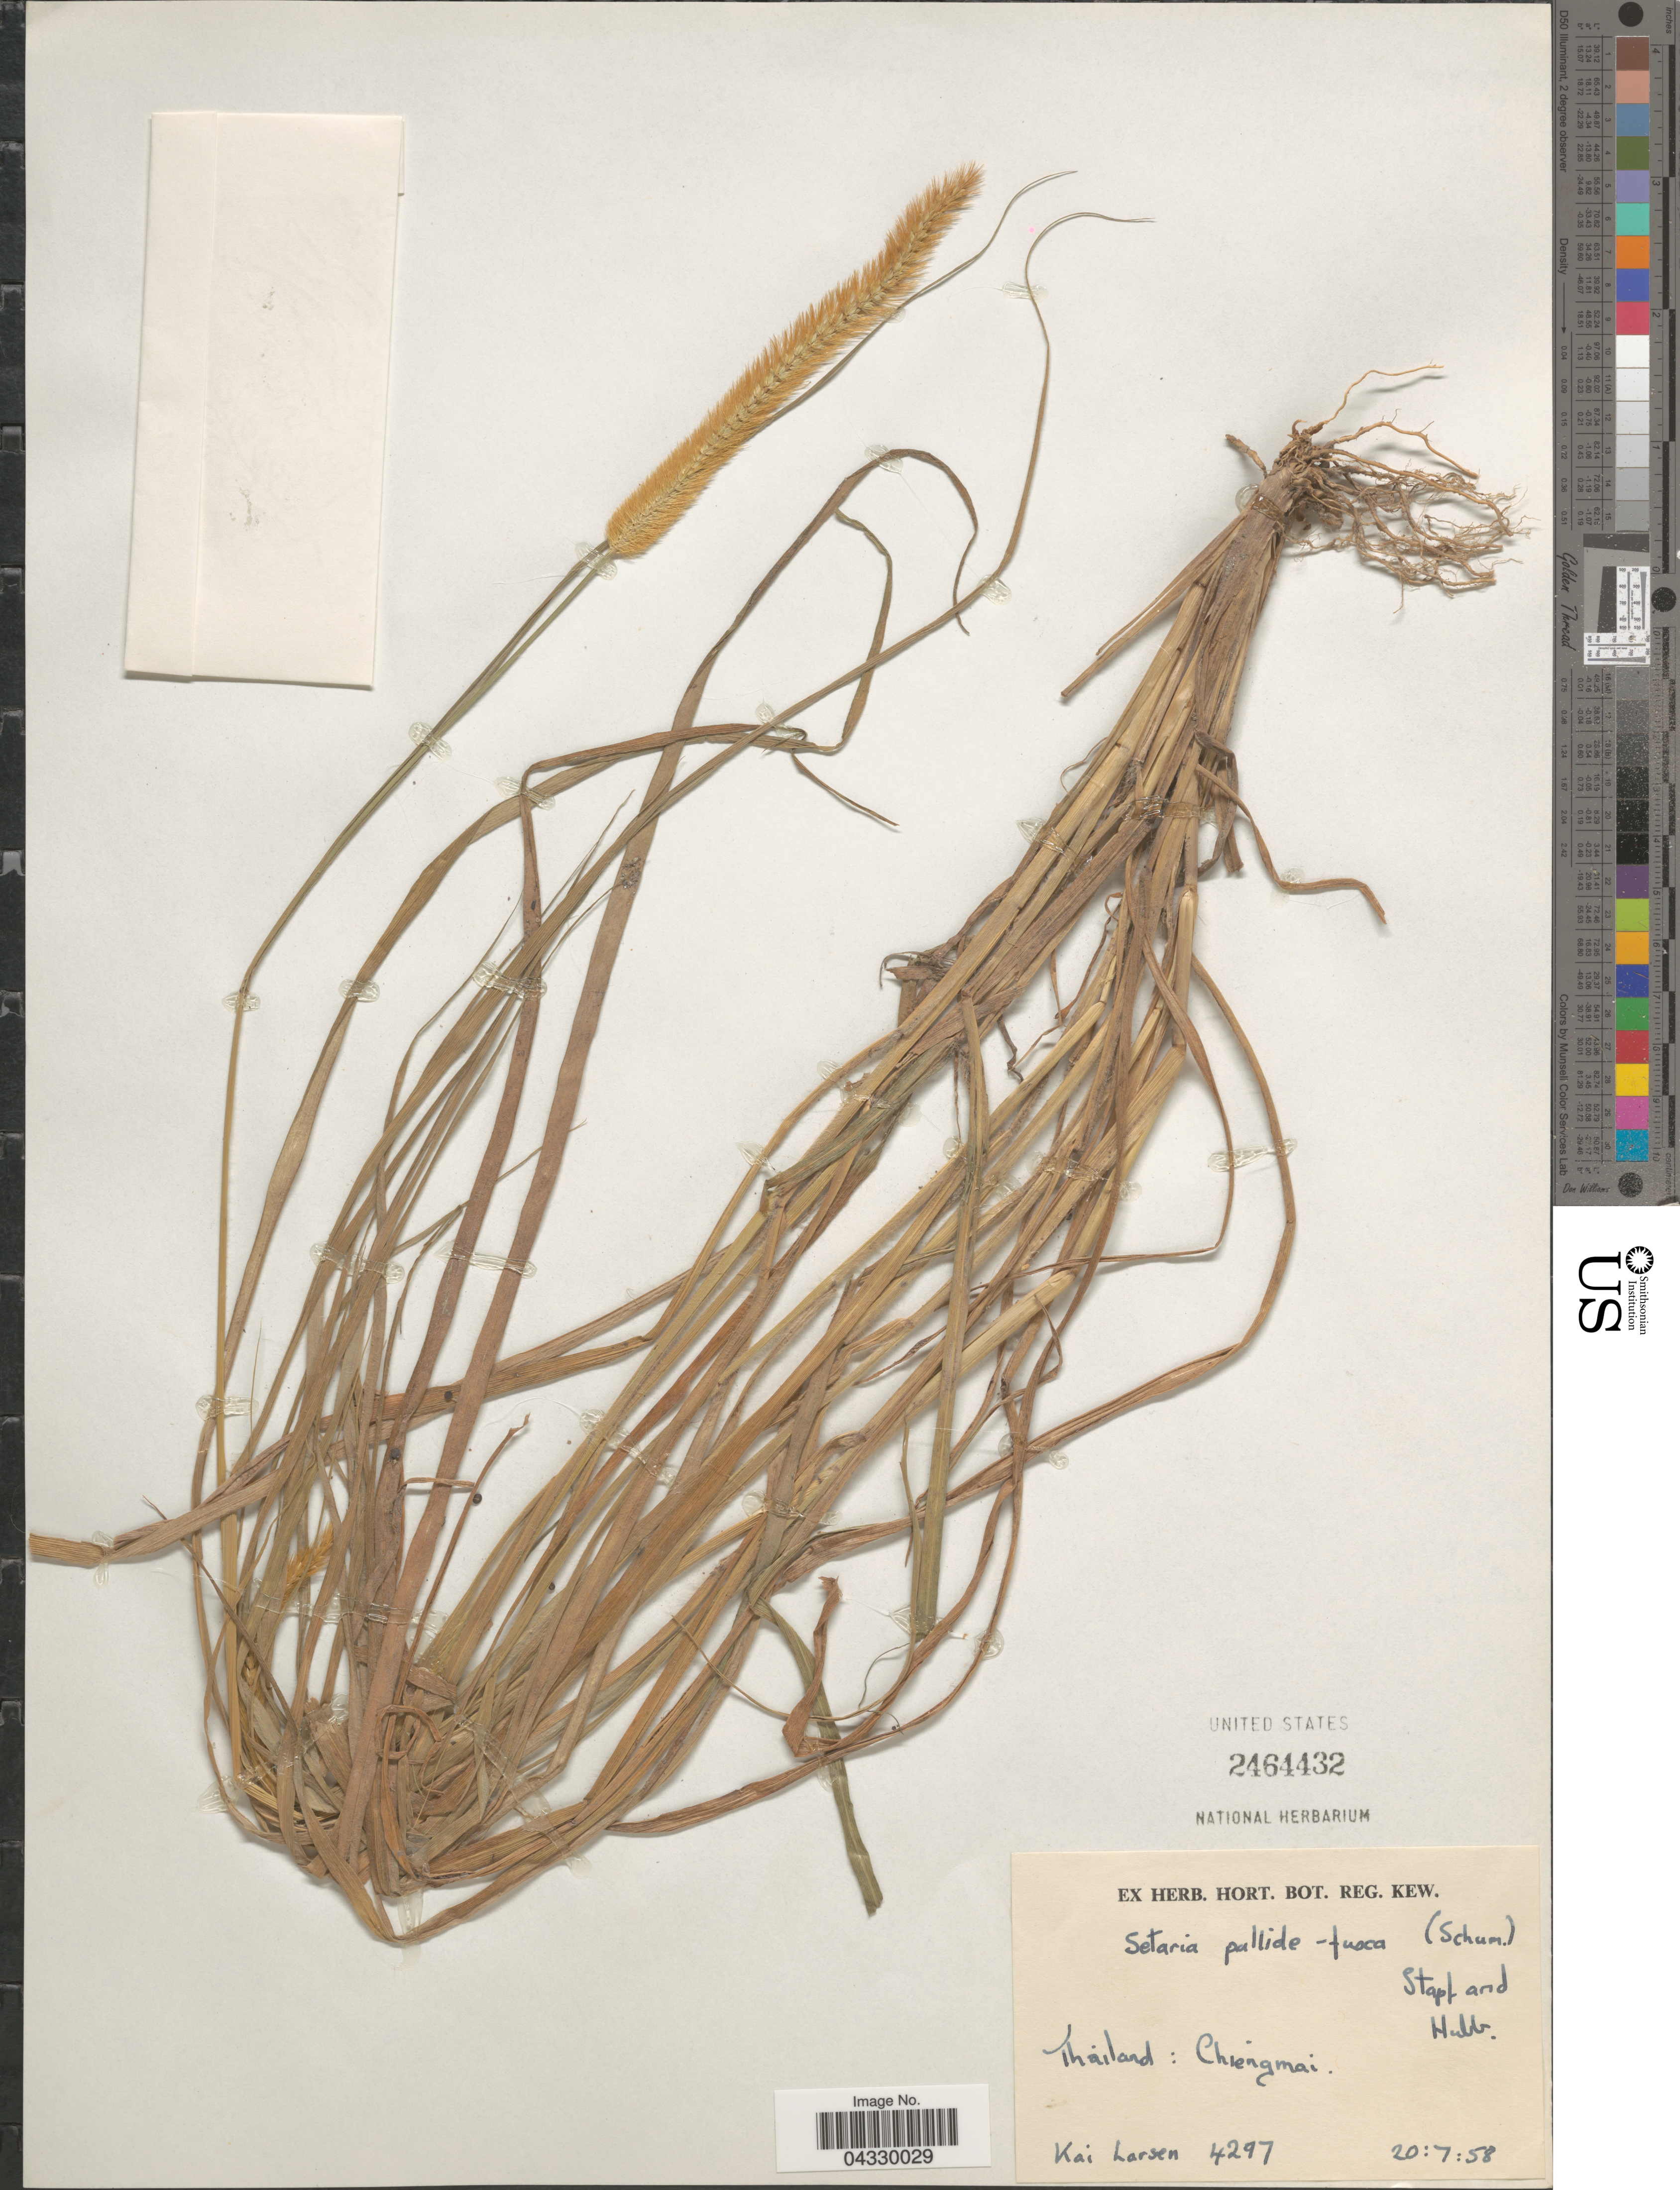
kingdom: Plantae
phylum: Tracheophyta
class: Liliopsida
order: Poales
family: Poaceae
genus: Setaria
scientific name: Setaria pallide-fusca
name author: (Schumach.) Stapf & C.E. Hubb.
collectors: K. Larsen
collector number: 4297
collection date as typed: Transcribed d/m/y: 20/7/58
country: Thailand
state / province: Chiang Mai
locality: Chiengmai.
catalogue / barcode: US 2464432